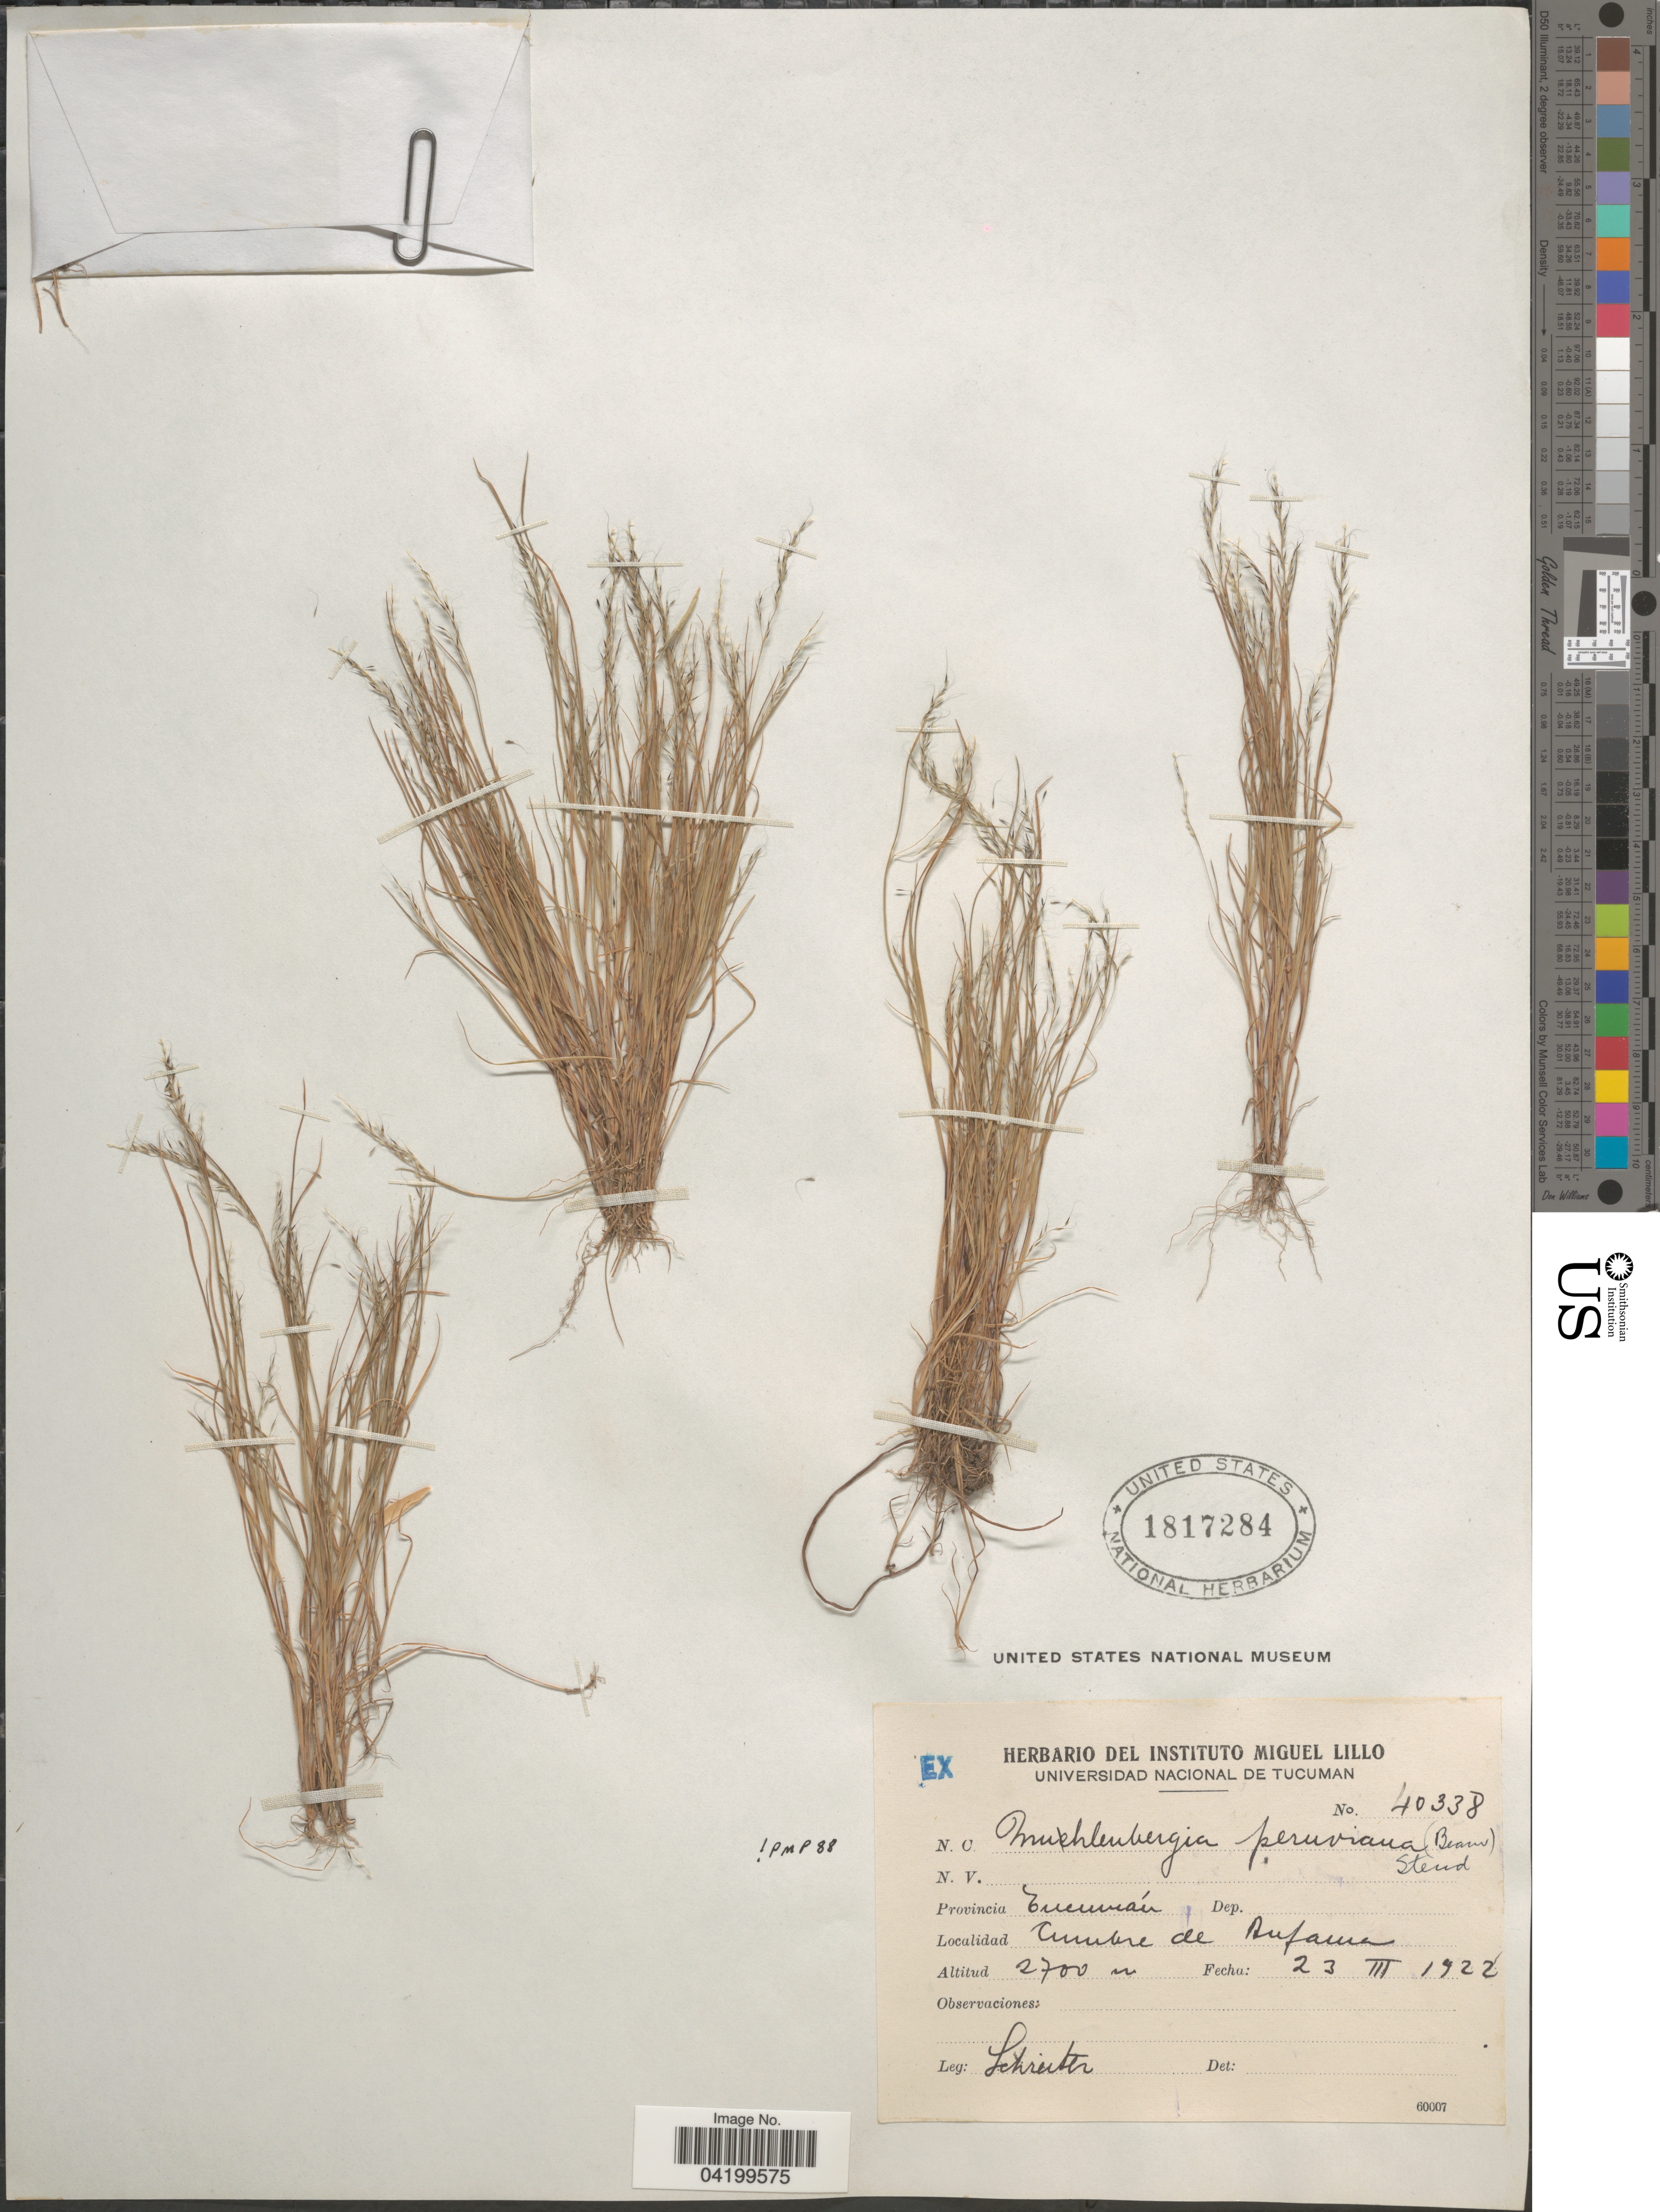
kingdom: Plantae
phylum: Tracheophyta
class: Liliopsida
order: Poales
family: Poaceae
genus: Muhlenbergia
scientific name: Muhlenbergia peruviana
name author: (P. Beauv.) Steud.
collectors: -. Schreiter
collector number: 40338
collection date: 1922-03-23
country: Argentina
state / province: Tucuman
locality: Cumbre de Anfama.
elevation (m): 2700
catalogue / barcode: US 1817284